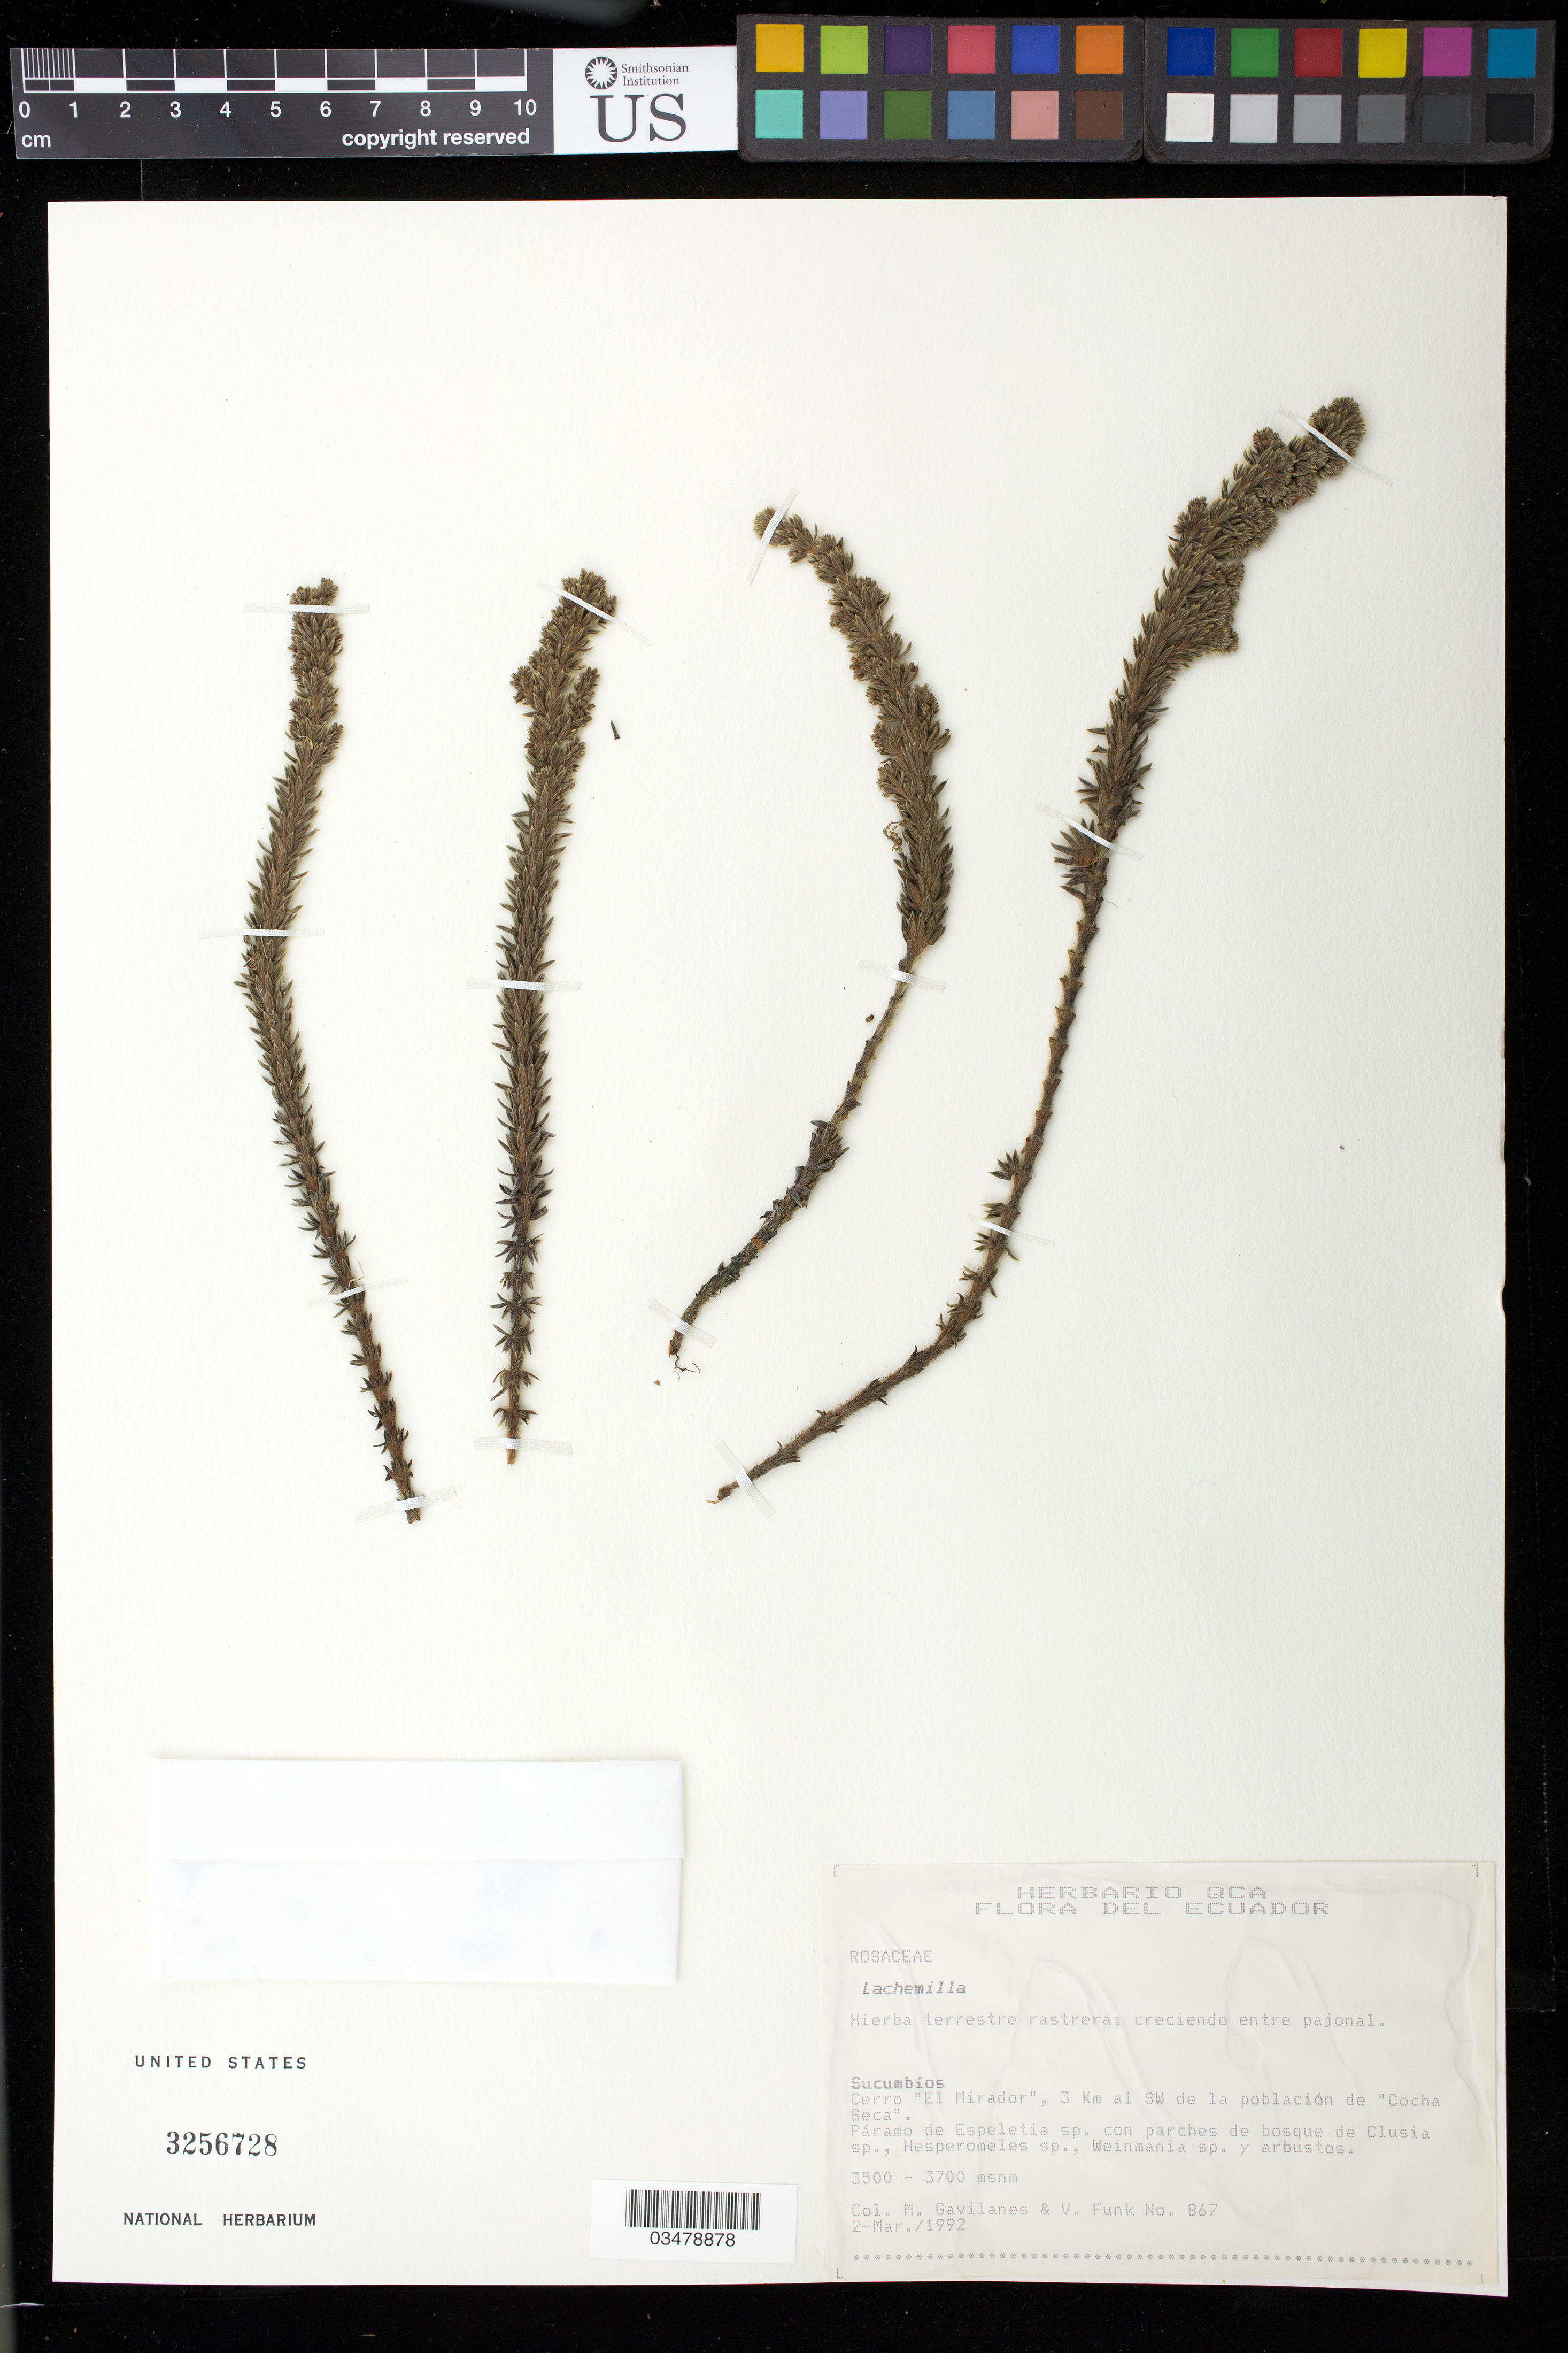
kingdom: Plantae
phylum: Tracheophyta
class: Magnoliopsida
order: Rosales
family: Rosaceae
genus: Lachemilla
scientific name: Lachemilla sp.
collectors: M. Gavilanes & V. Funk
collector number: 867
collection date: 1992-03-02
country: Ecuador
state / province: Sucumbíos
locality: Cerro "El Mirador", 3 Km al SW de la población de "Cocha Seca"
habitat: Paramo de Espeletia sp. con parches de bosque de Clusia, Hesperomeles, Weinmania y arbustos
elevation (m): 3500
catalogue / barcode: US 3256728